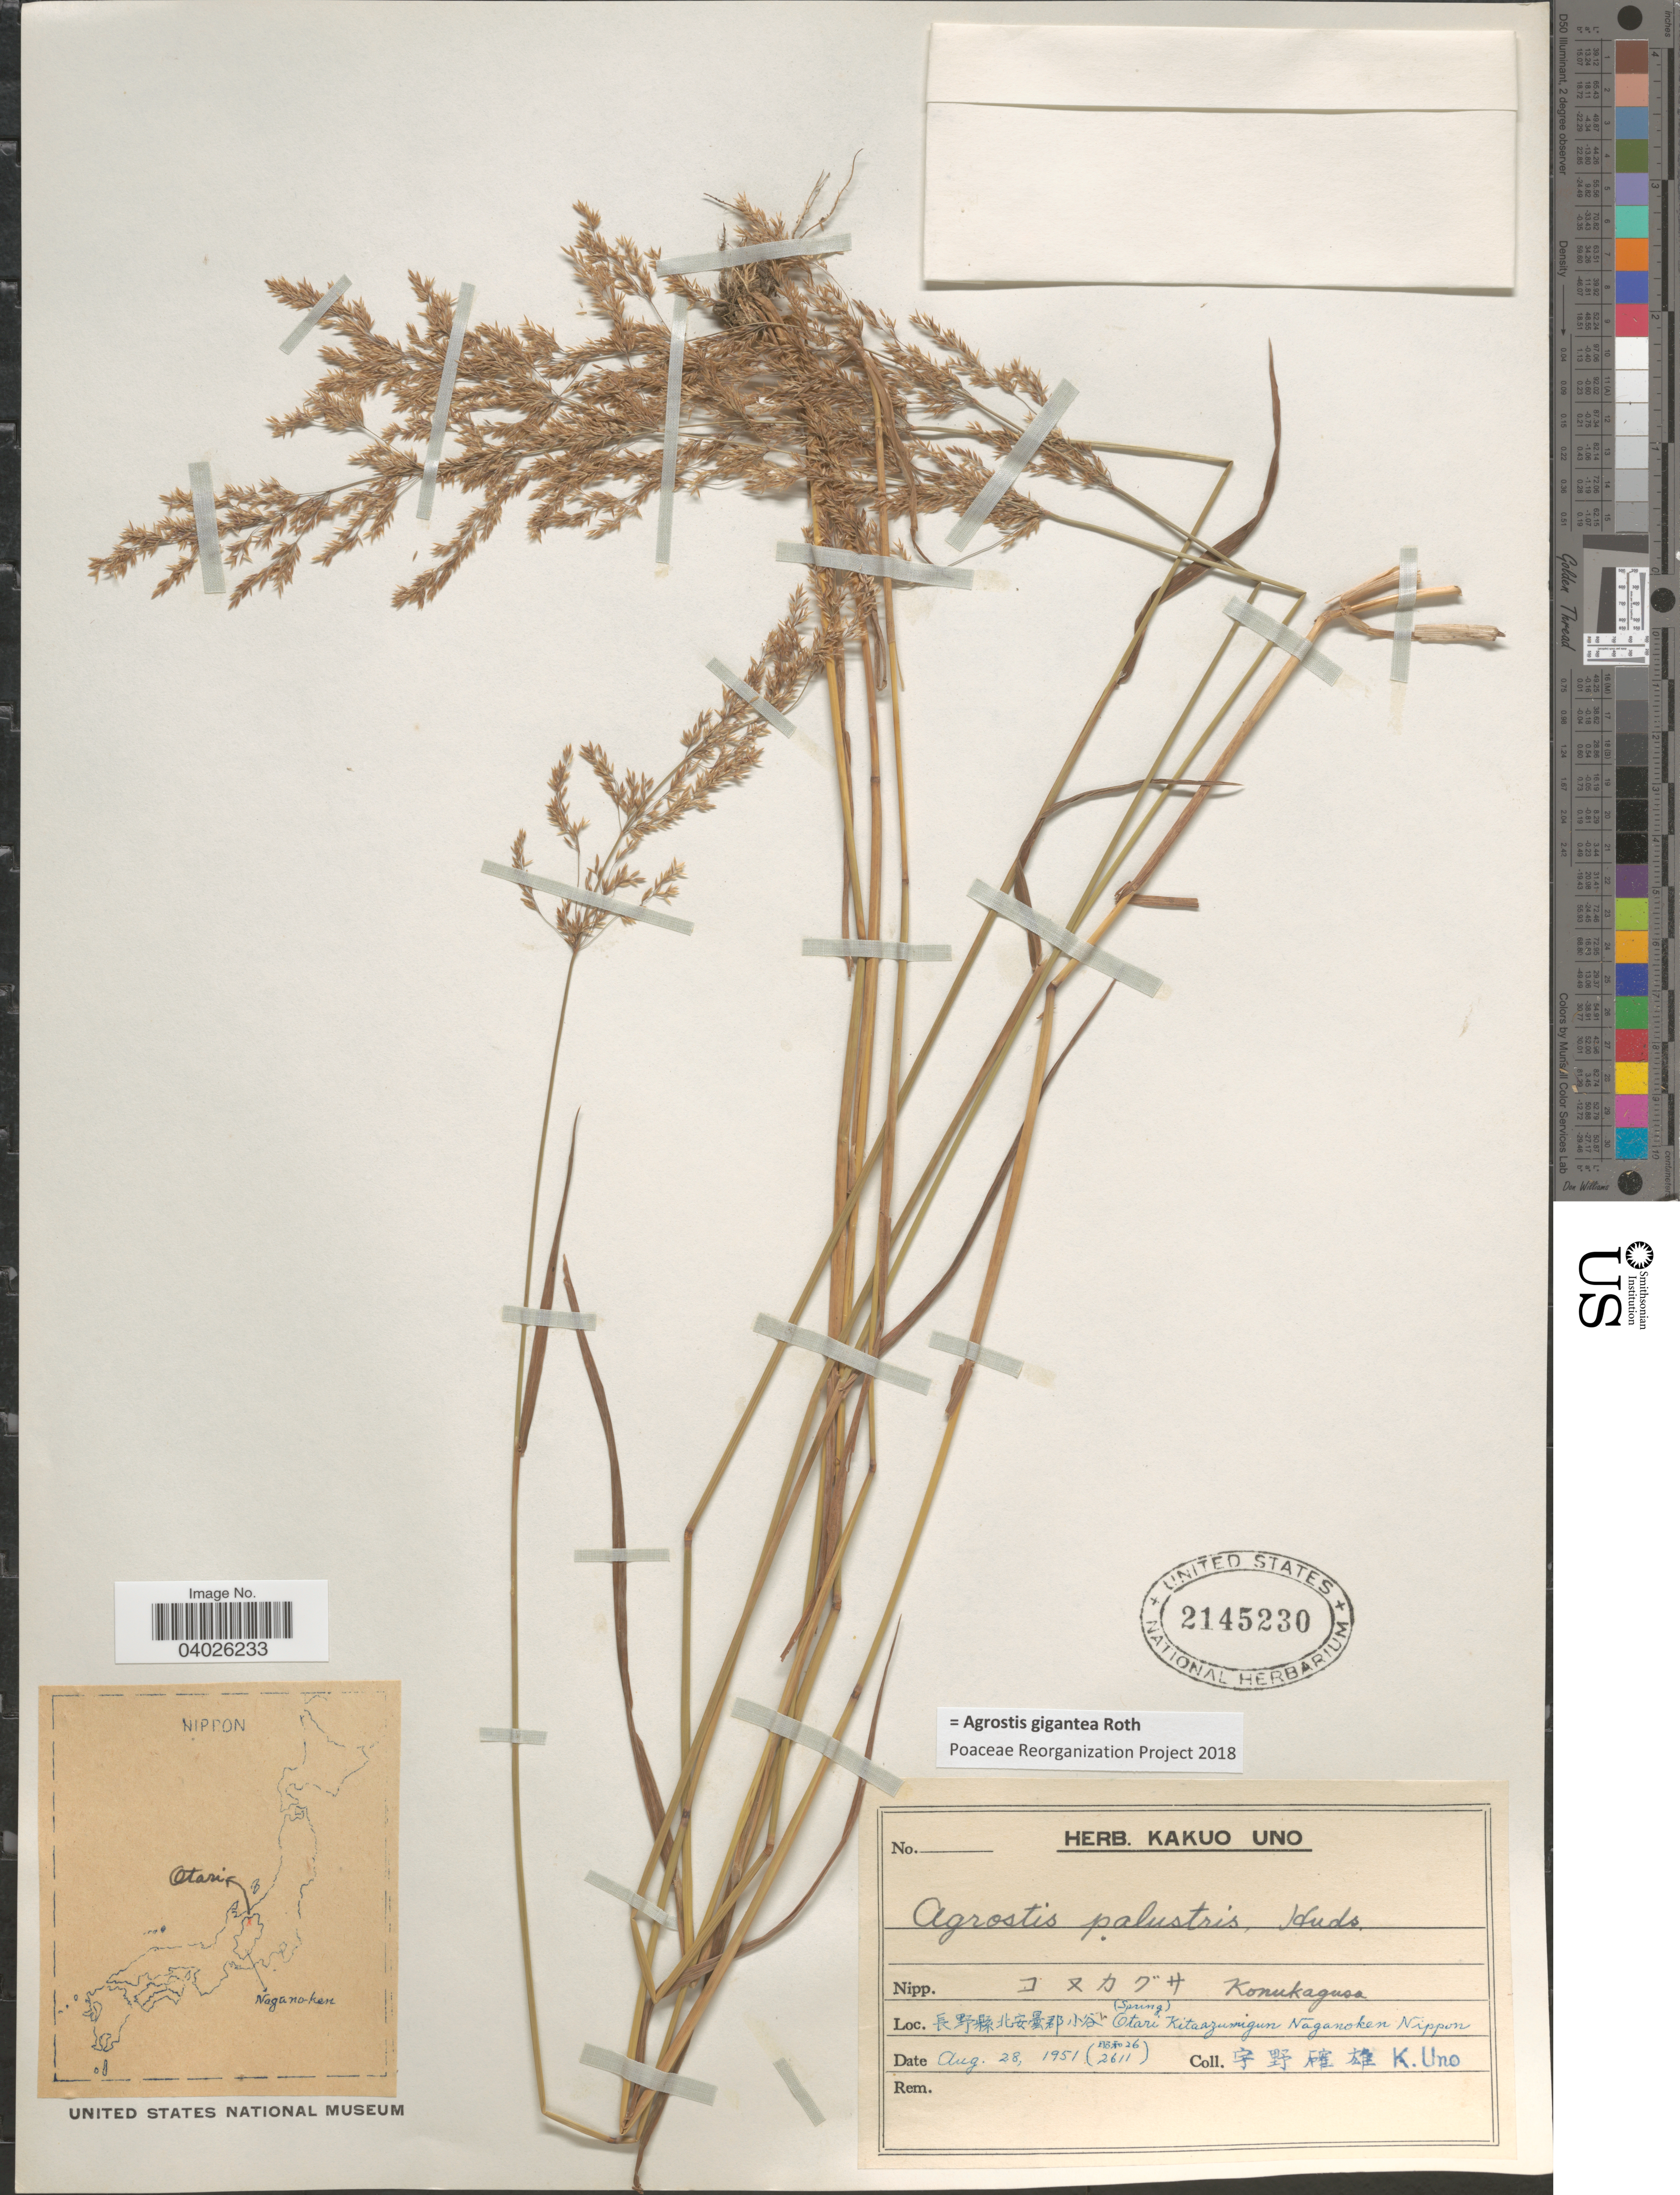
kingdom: Plantae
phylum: Tracheophyta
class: Liliopsida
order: Poales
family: Poaceae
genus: Agrostis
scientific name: Agrostis gigantea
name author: Roth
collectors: K. Uno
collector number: (X26/2611)*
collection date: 1951-08-28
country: Japan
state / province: Nagano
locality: X (Spring) Otari Kitaazumigun Naganoken Nippon.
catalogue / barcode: US 2145230